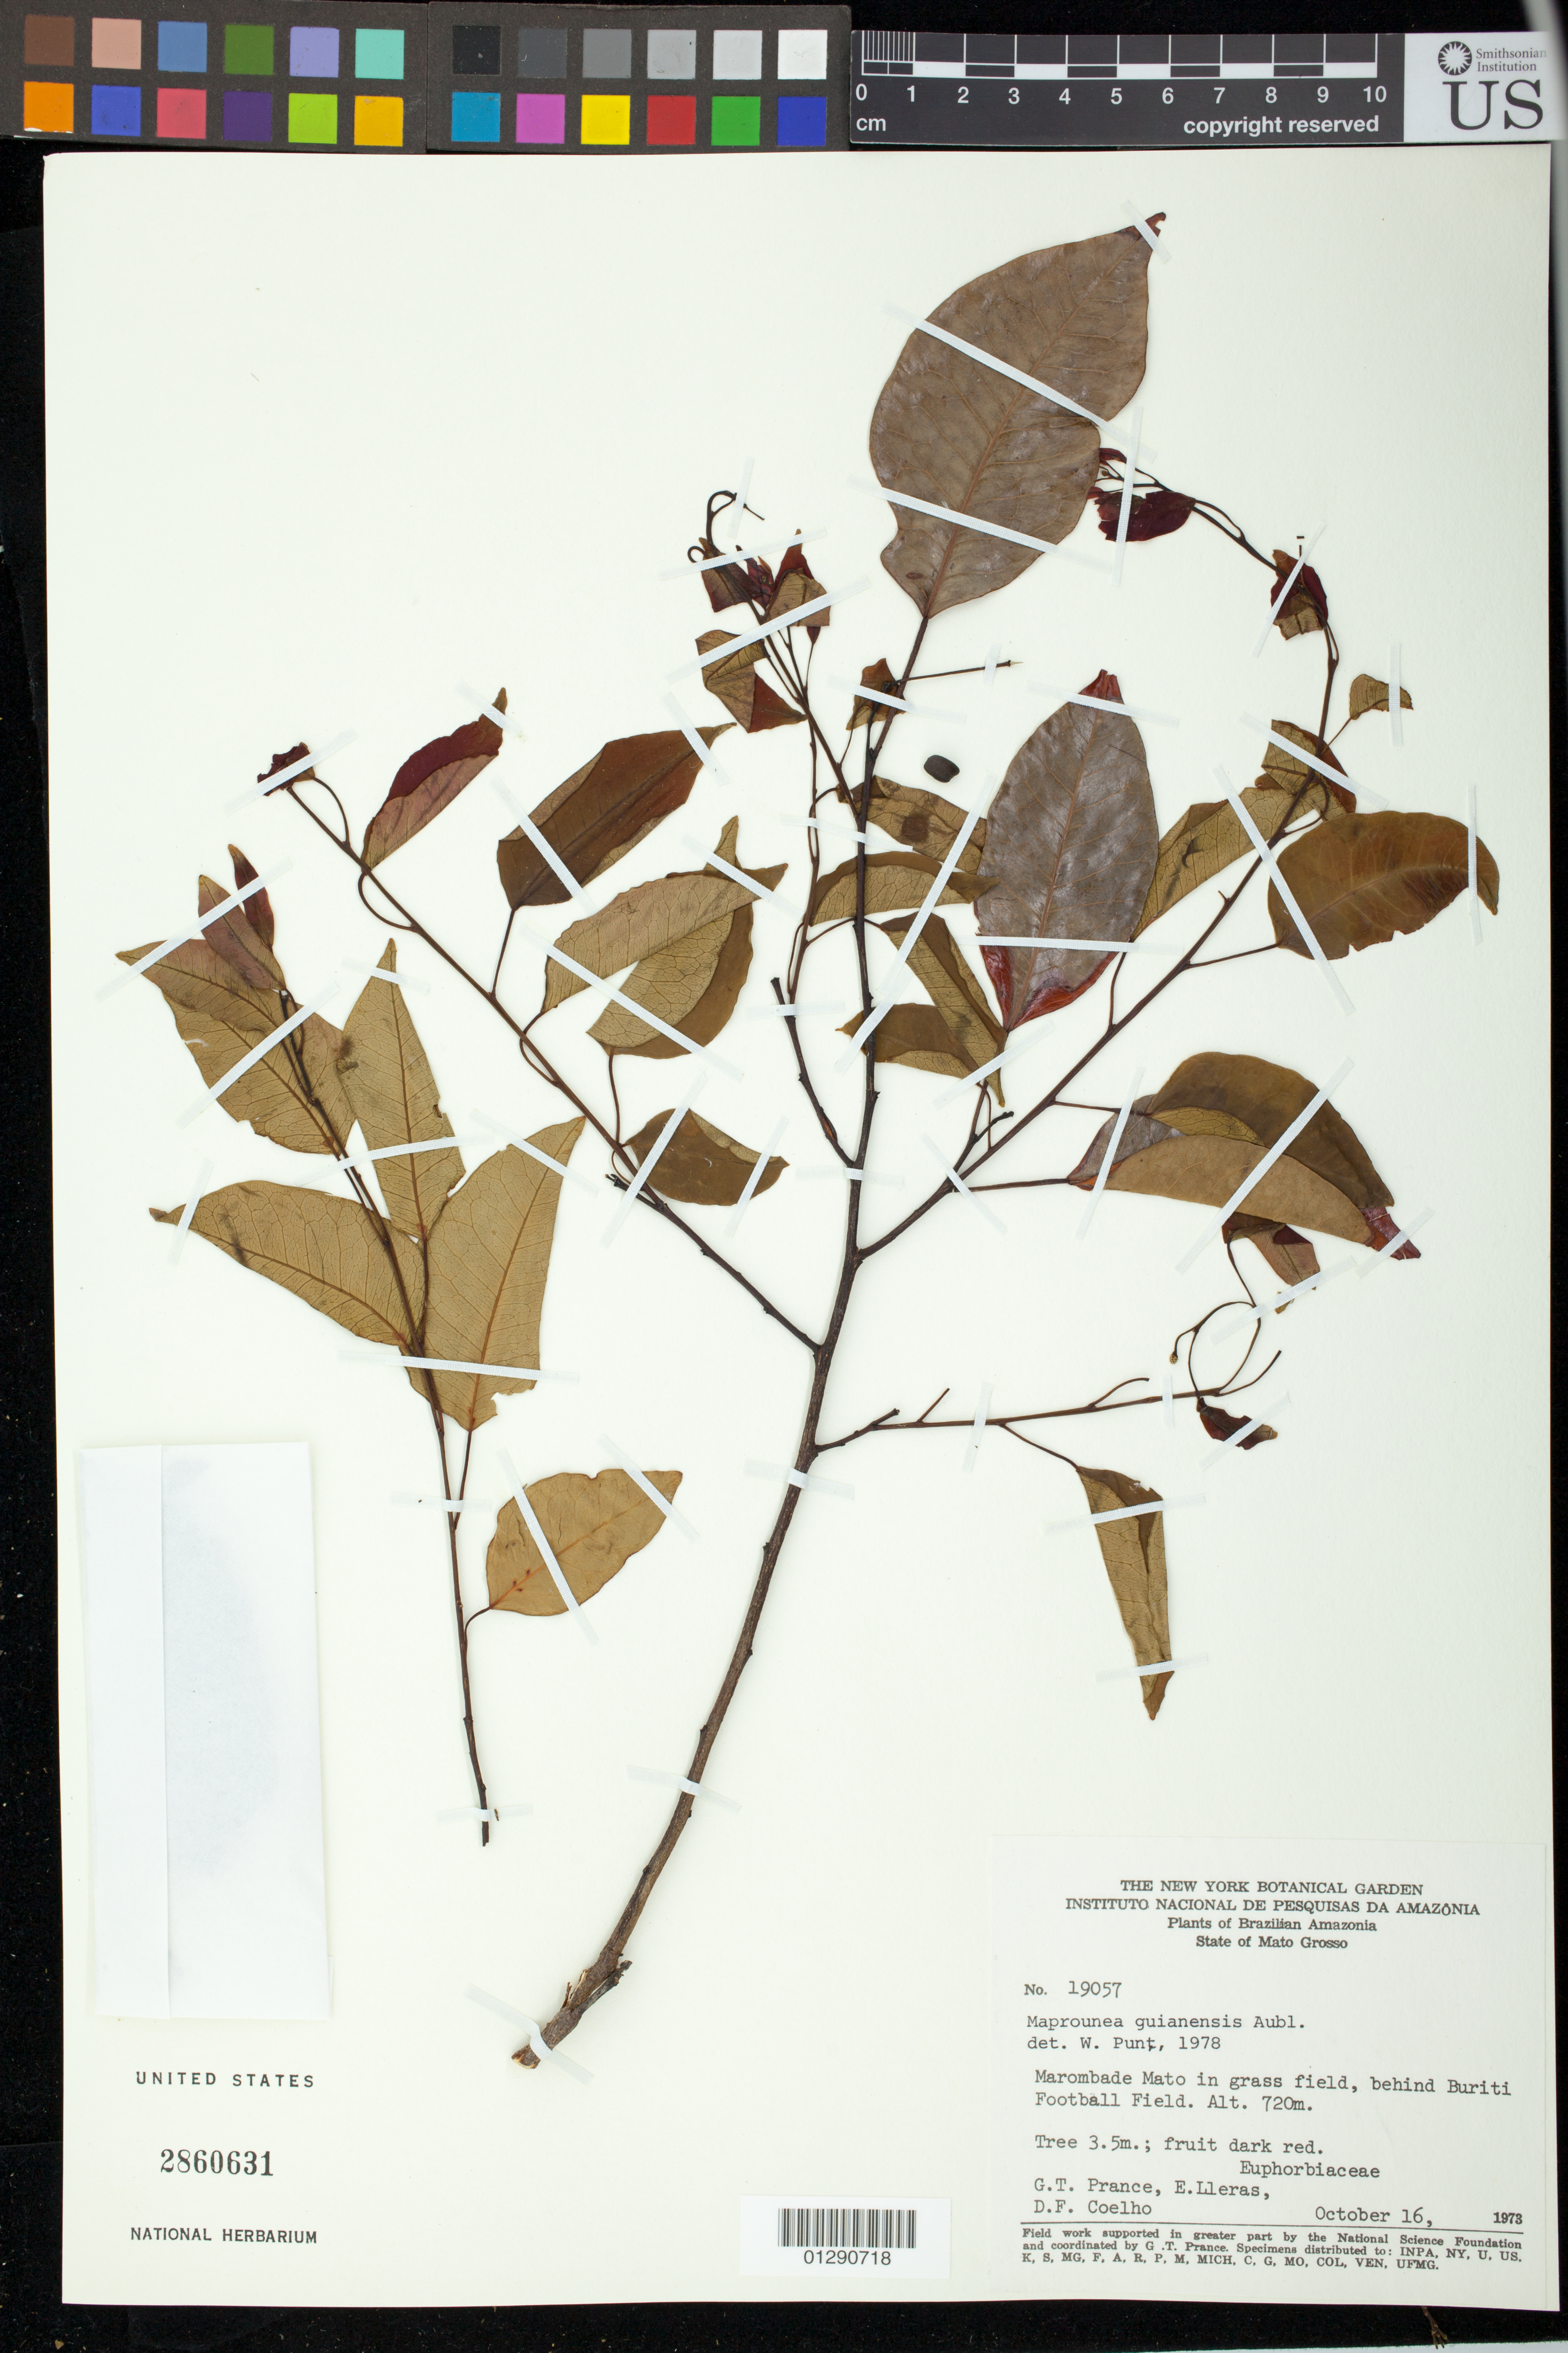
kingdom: Plantae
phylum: Tracheophyta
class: Magnoliopsida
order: Malpighiales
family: Euphorbiaceae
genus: Maprounea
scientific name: Maprounea guianensis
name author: Aubl.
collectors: G. T. Prance, E. Lleras & D. F. Coêlho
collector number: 19057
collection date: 1973-10-16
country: Brazil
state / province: Amazonas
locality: Morombade [Maromba] Mato, behind Buriti Football Field.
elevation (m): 720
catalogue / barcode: US 2860631